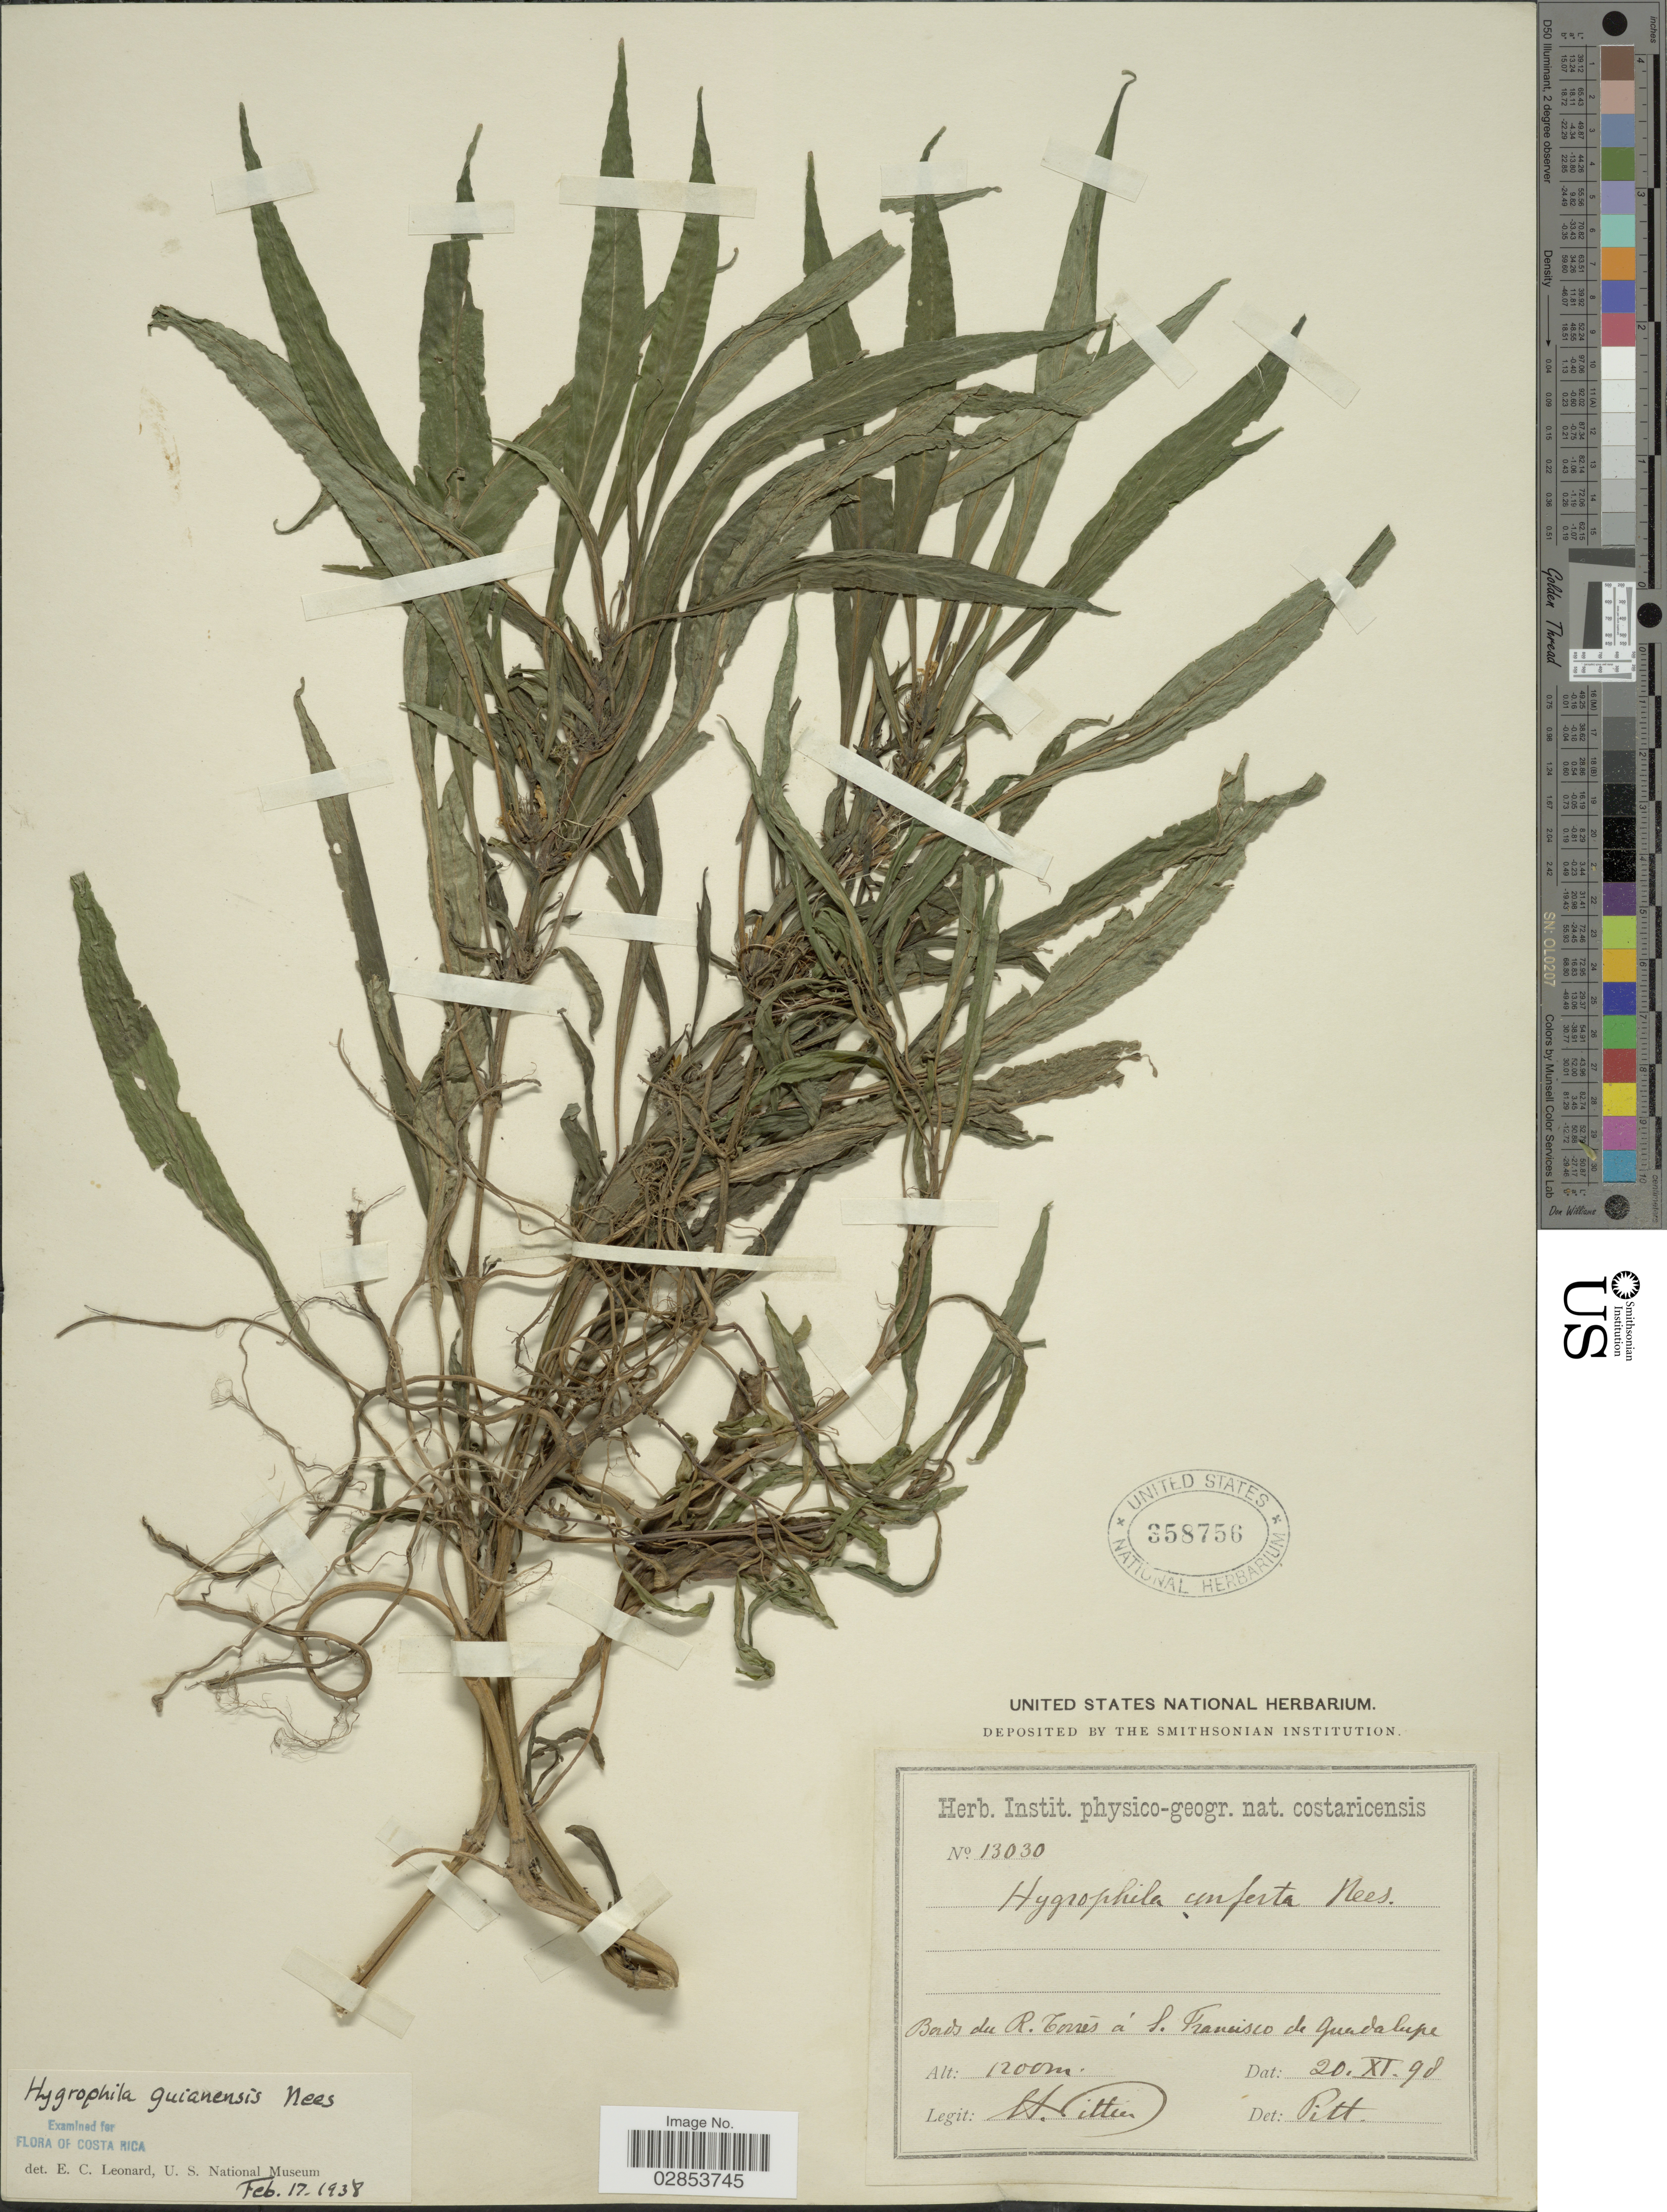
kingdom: Plantae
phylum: Tracheophyta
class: Magnoliopsida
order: Lamiales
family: Acanthaceae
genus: Hygrophila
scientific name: Hygrophila costata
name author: Nees & T. Nees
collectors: H. F. Pittier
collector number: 13030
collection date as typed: Transcribed d/m/y: 20/11/98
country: Costa Rica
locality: Bords du R. Torrés á S. Francisco de Guadalupe.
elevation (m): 1200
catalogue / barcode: US 358756